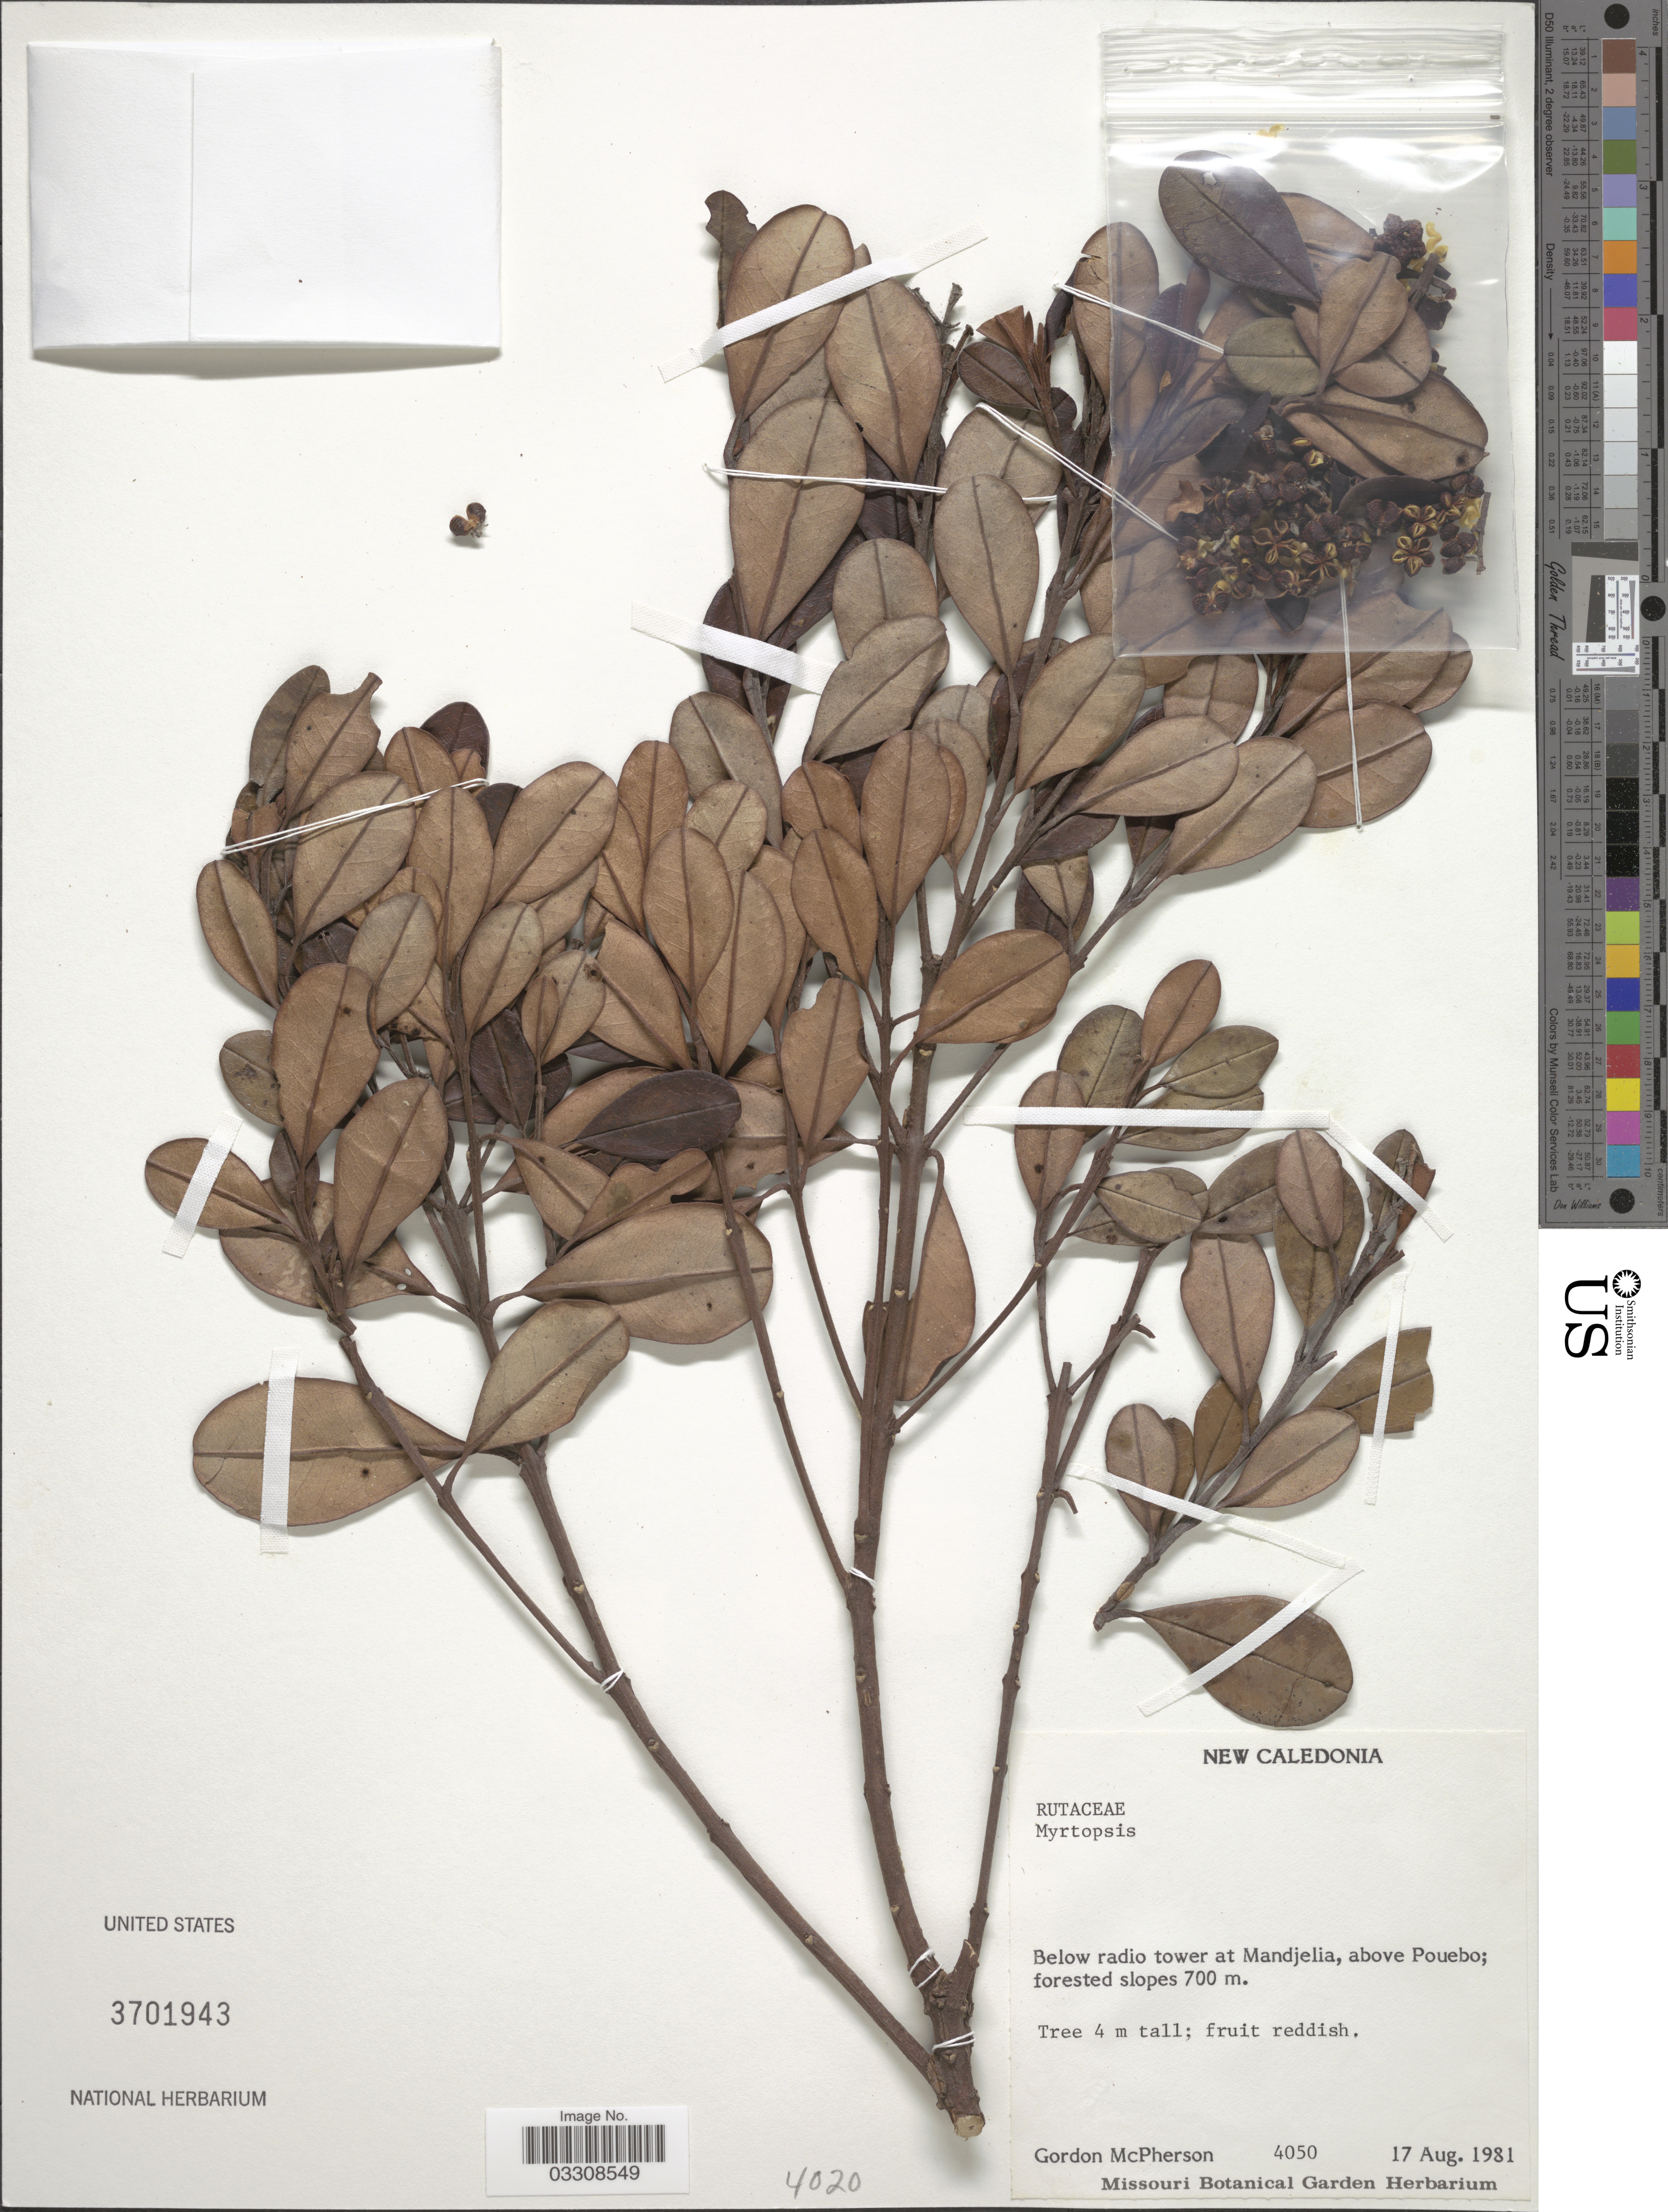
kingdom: Plantae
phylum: Tracheophyta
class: Magnoliopsida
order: Sapindales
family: Rutaceae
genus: Myrtopsis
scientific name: Myrtopsis sp.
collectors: G. McPherson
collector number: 4050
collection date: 1981-08-17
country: New Caledonia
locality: Below radio tower at Mandjelia, above Pouebo.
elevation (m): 700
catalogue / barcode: US 3701943